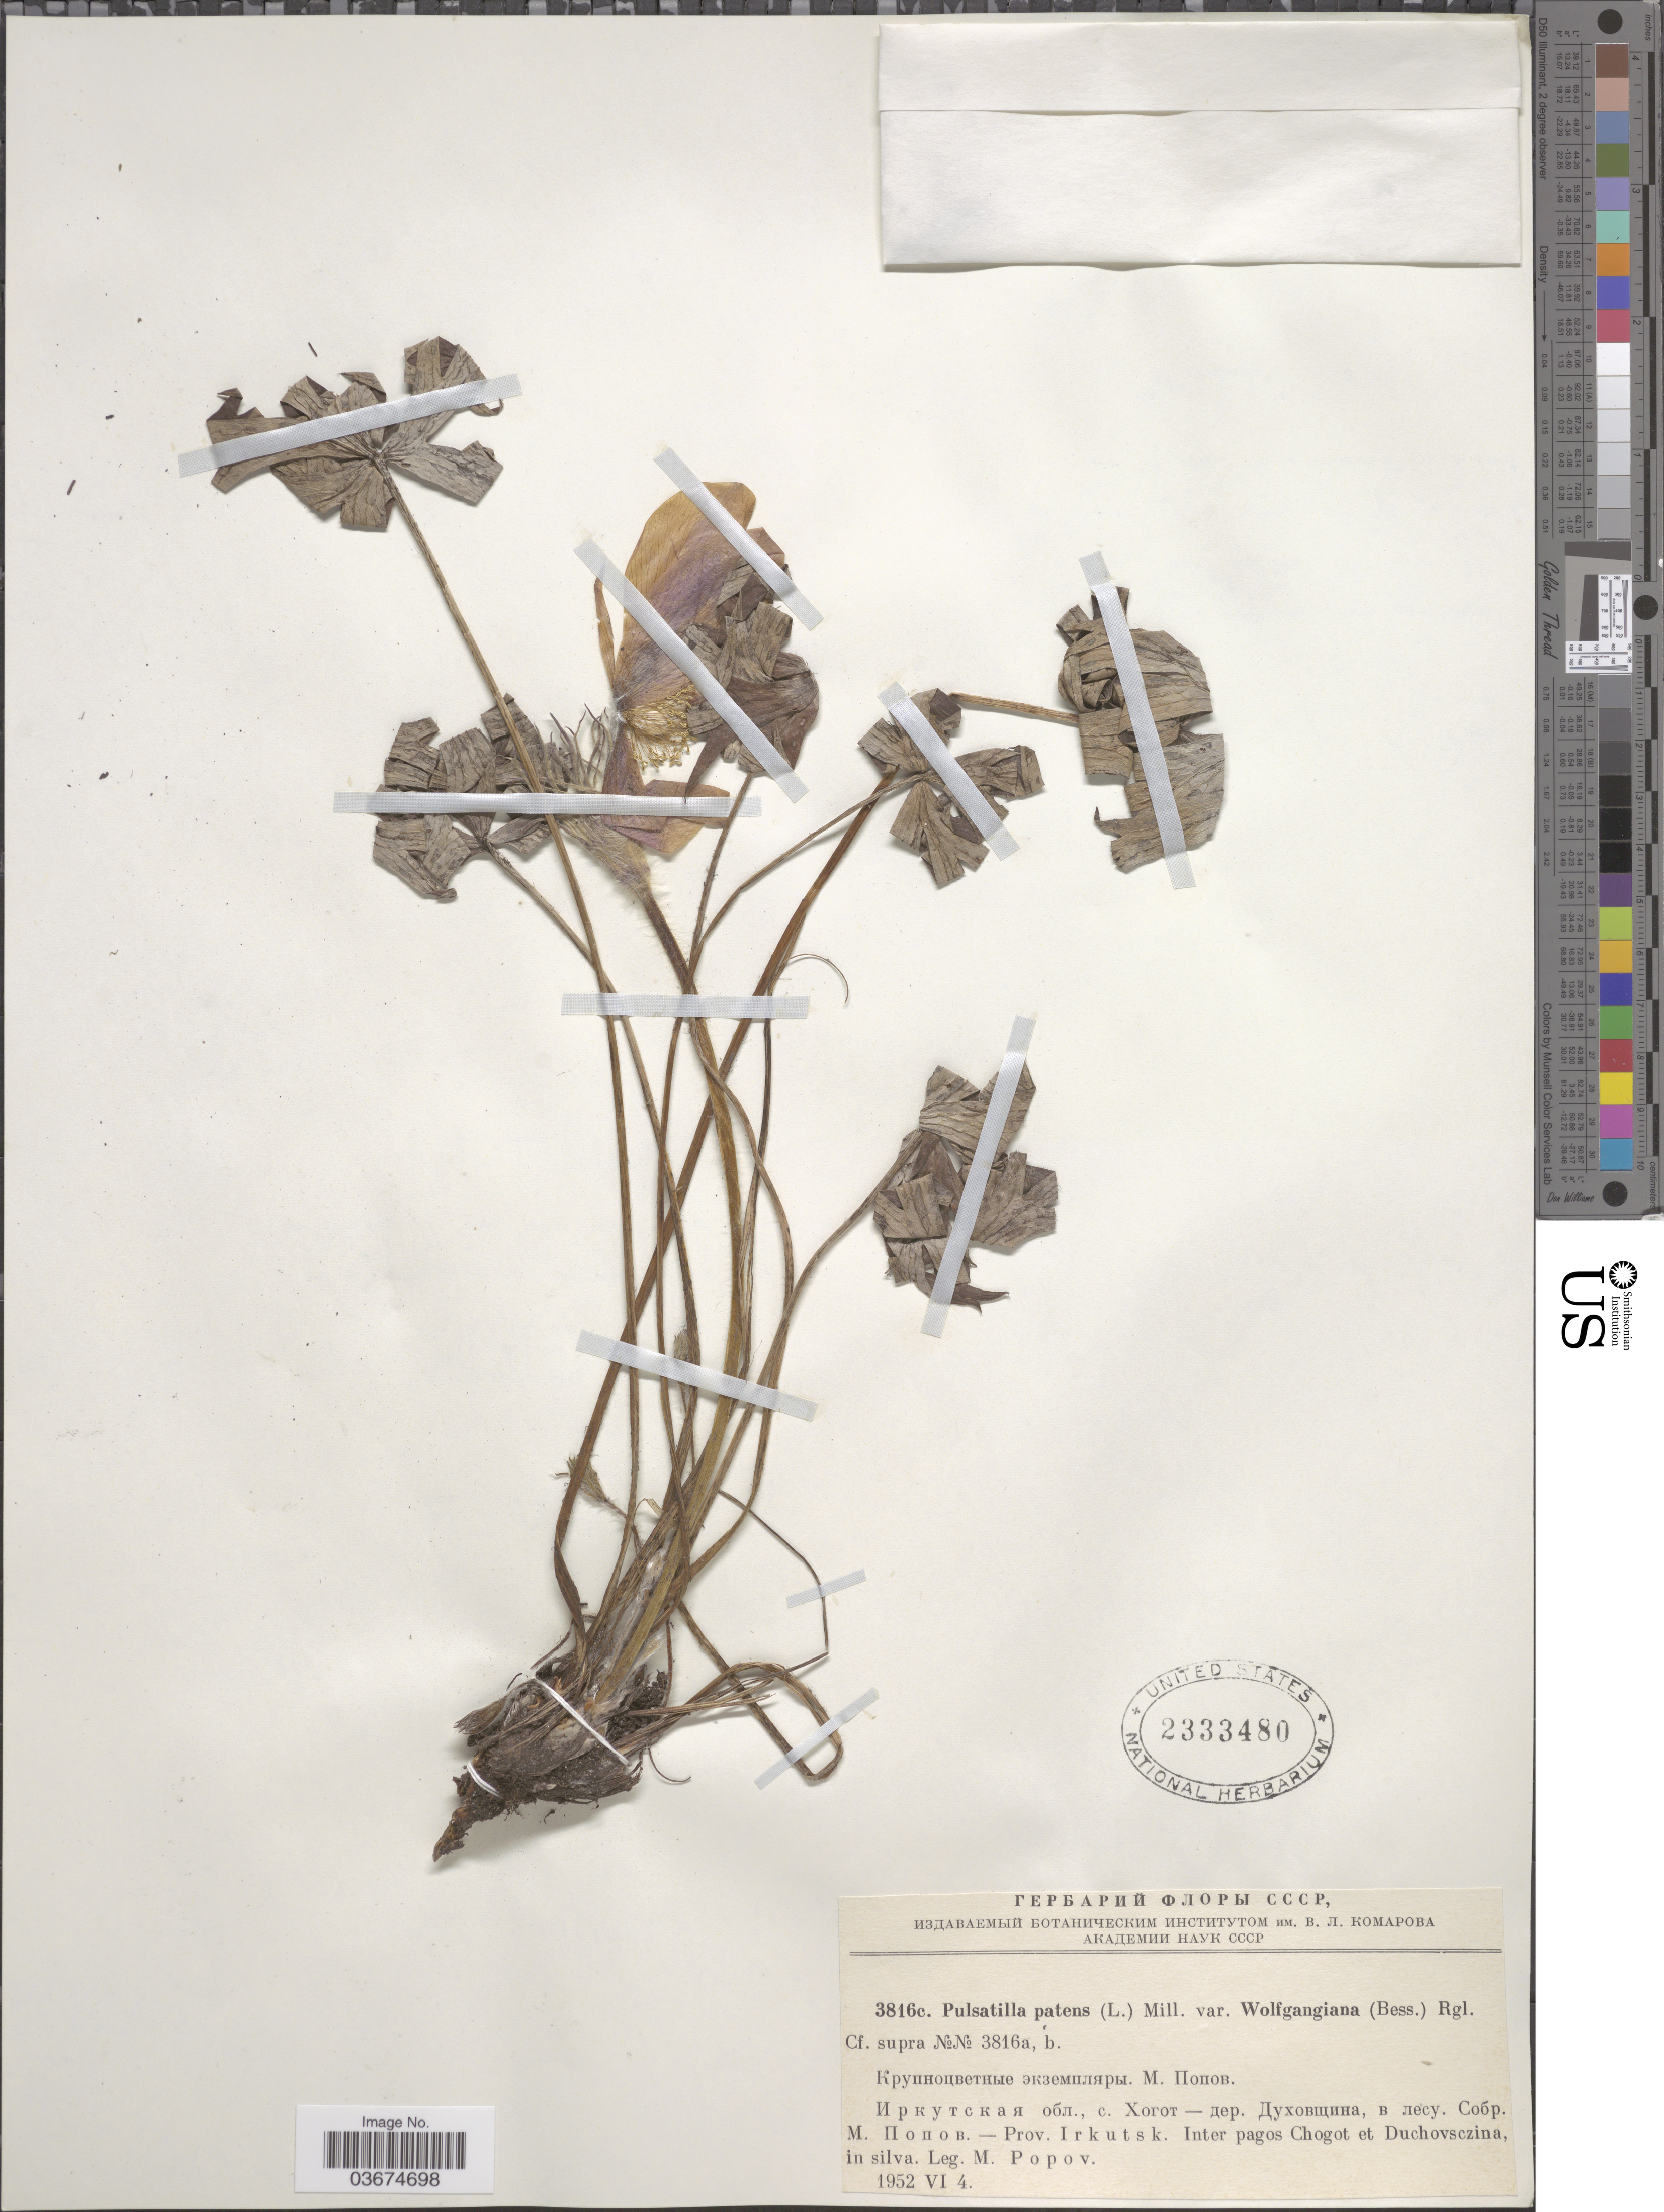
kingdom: Plantae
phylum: Tracheophyta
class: Magnoliopsida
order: Ranunculales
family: Ranunculaceae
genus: Pulsatilla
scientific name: Pulsatilla patens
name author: (L.) Mill.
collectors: M. Popov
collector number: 3816c.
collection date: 1952-06-04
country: Russian Federation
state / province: Irkutsk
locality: Inter pagos Chogot et Duchovsczina, in silva.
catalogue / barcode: US 2333480